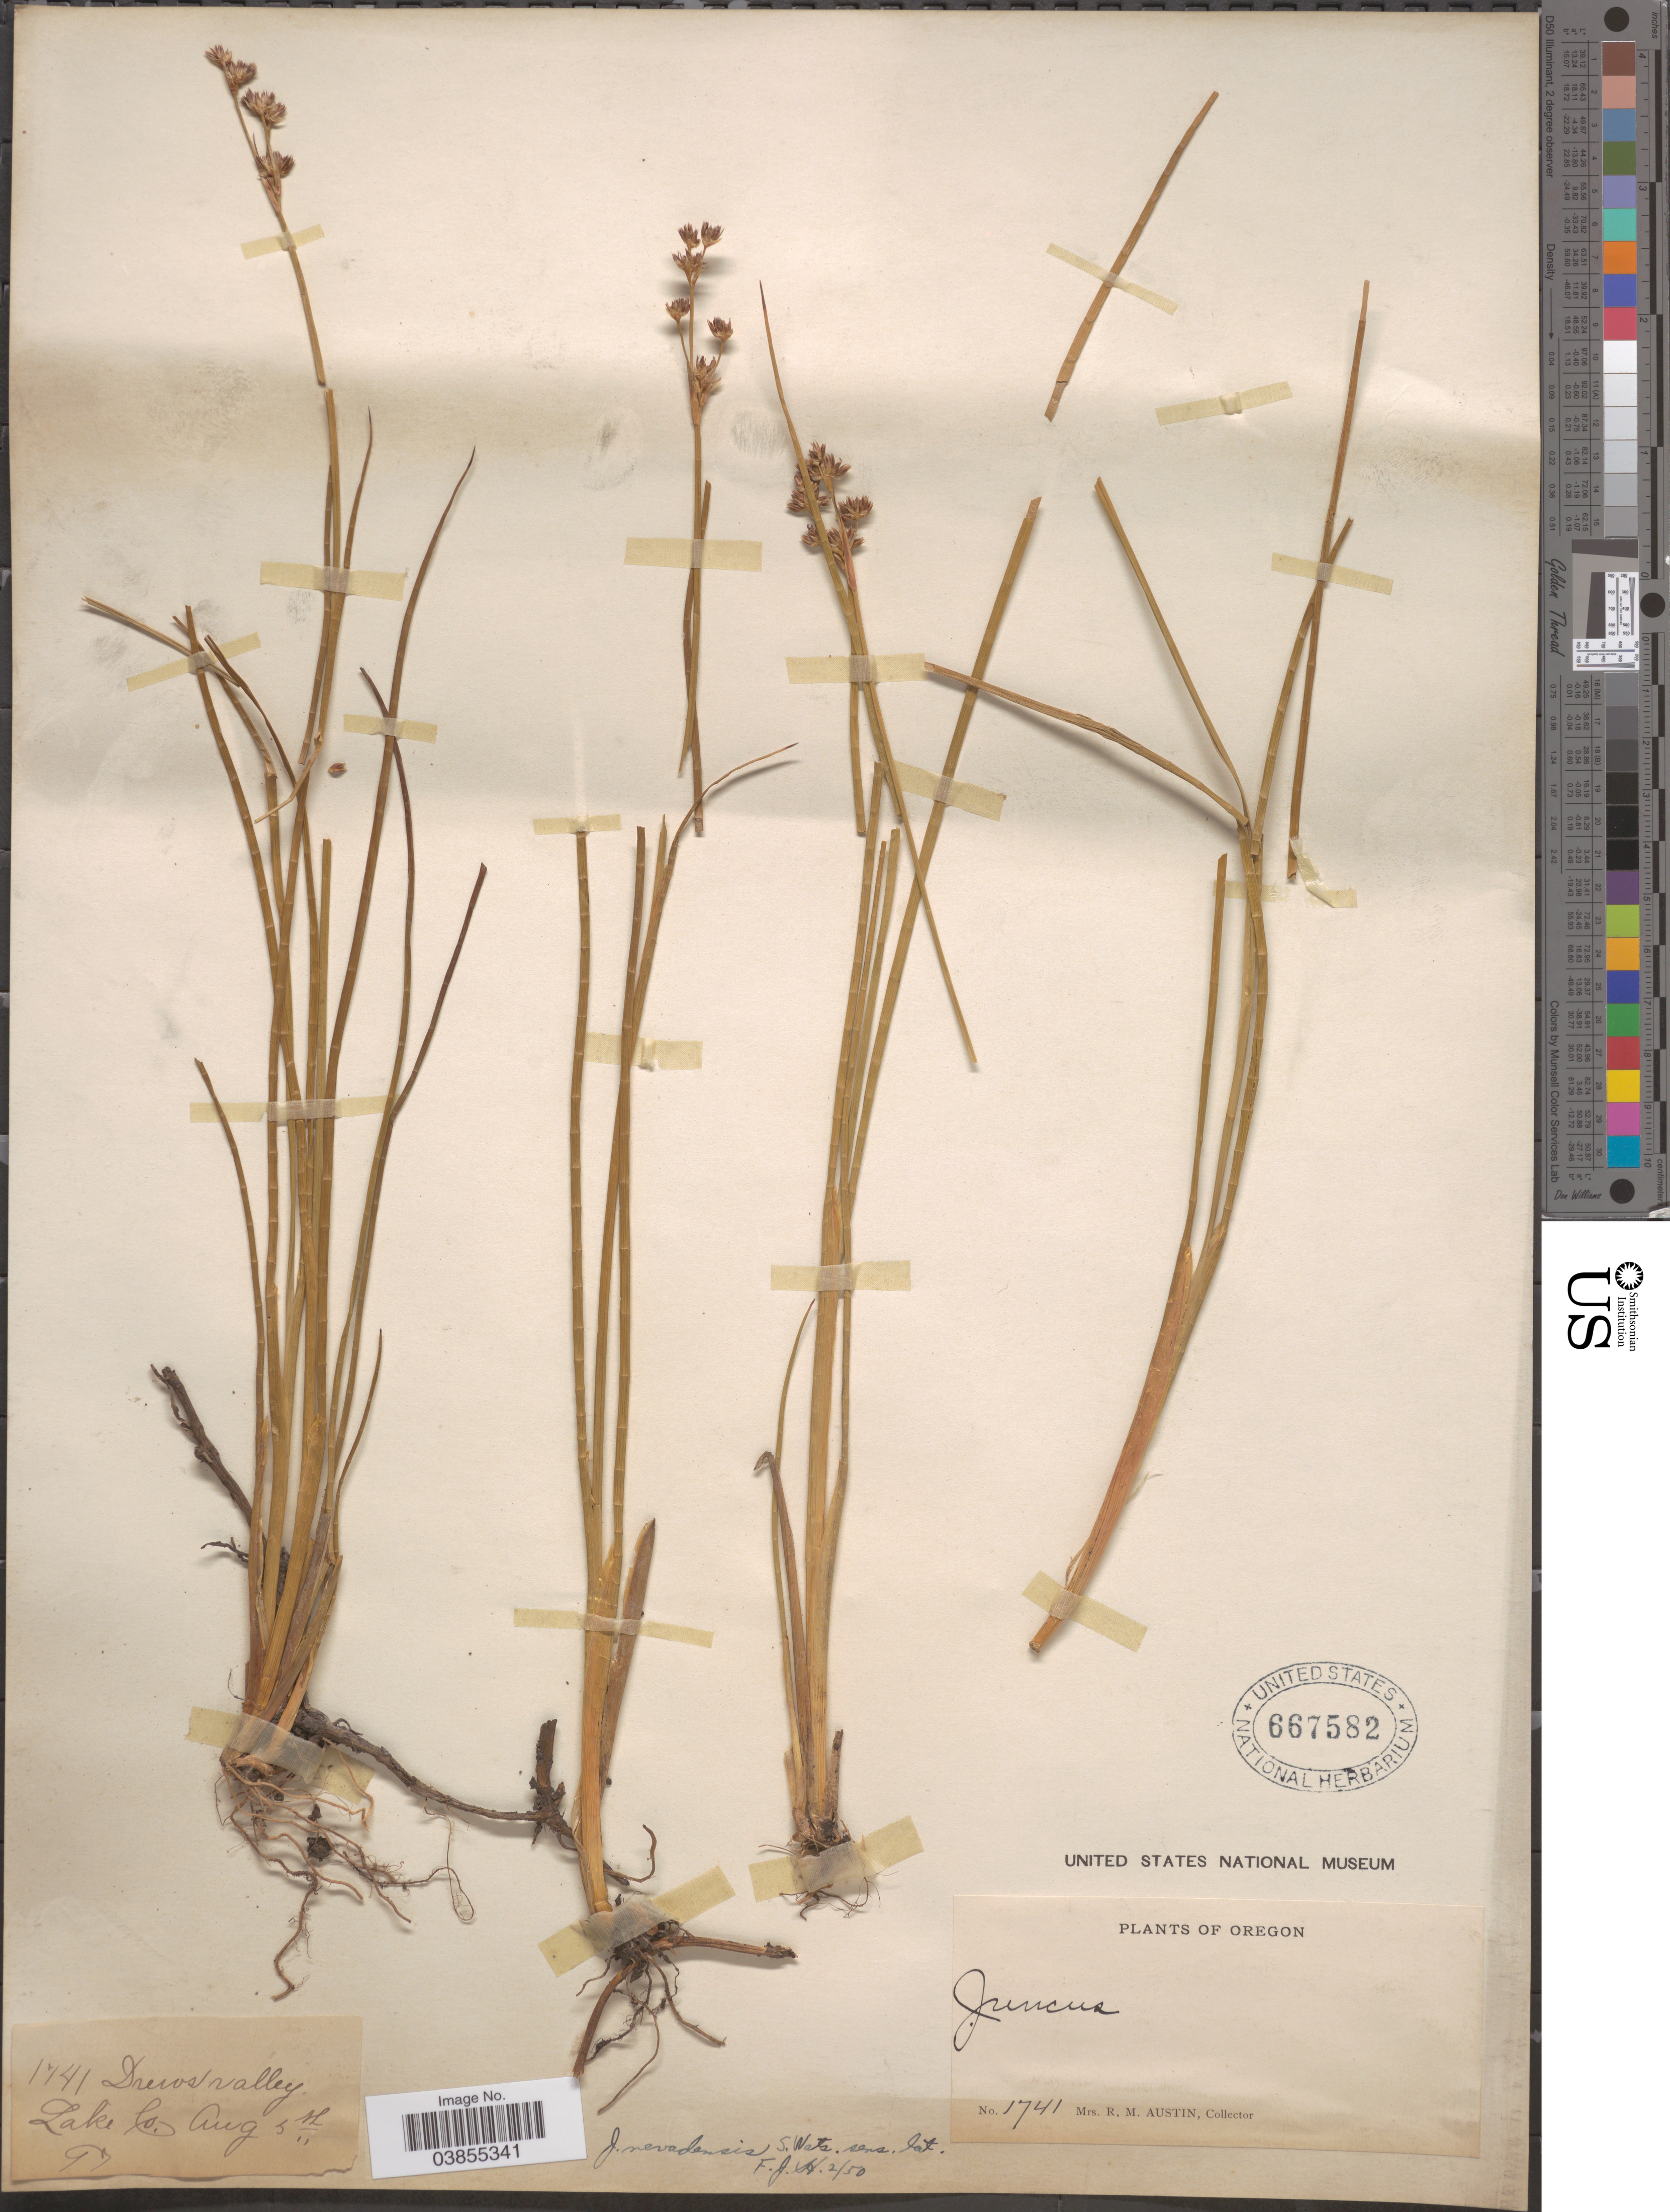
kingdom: Plantae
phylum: Tracheophyta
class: Liliopsida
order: Poales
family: Juncaceae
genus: Juncus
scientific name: Juncus nevadensis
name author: S. Watson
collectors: R. Austin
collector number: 1741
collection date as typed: Transcribed d/m/y: 5/8/97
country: United States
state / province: Oregon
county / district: Lake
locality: Drews valley. Lake Co.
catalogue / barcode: US 667582